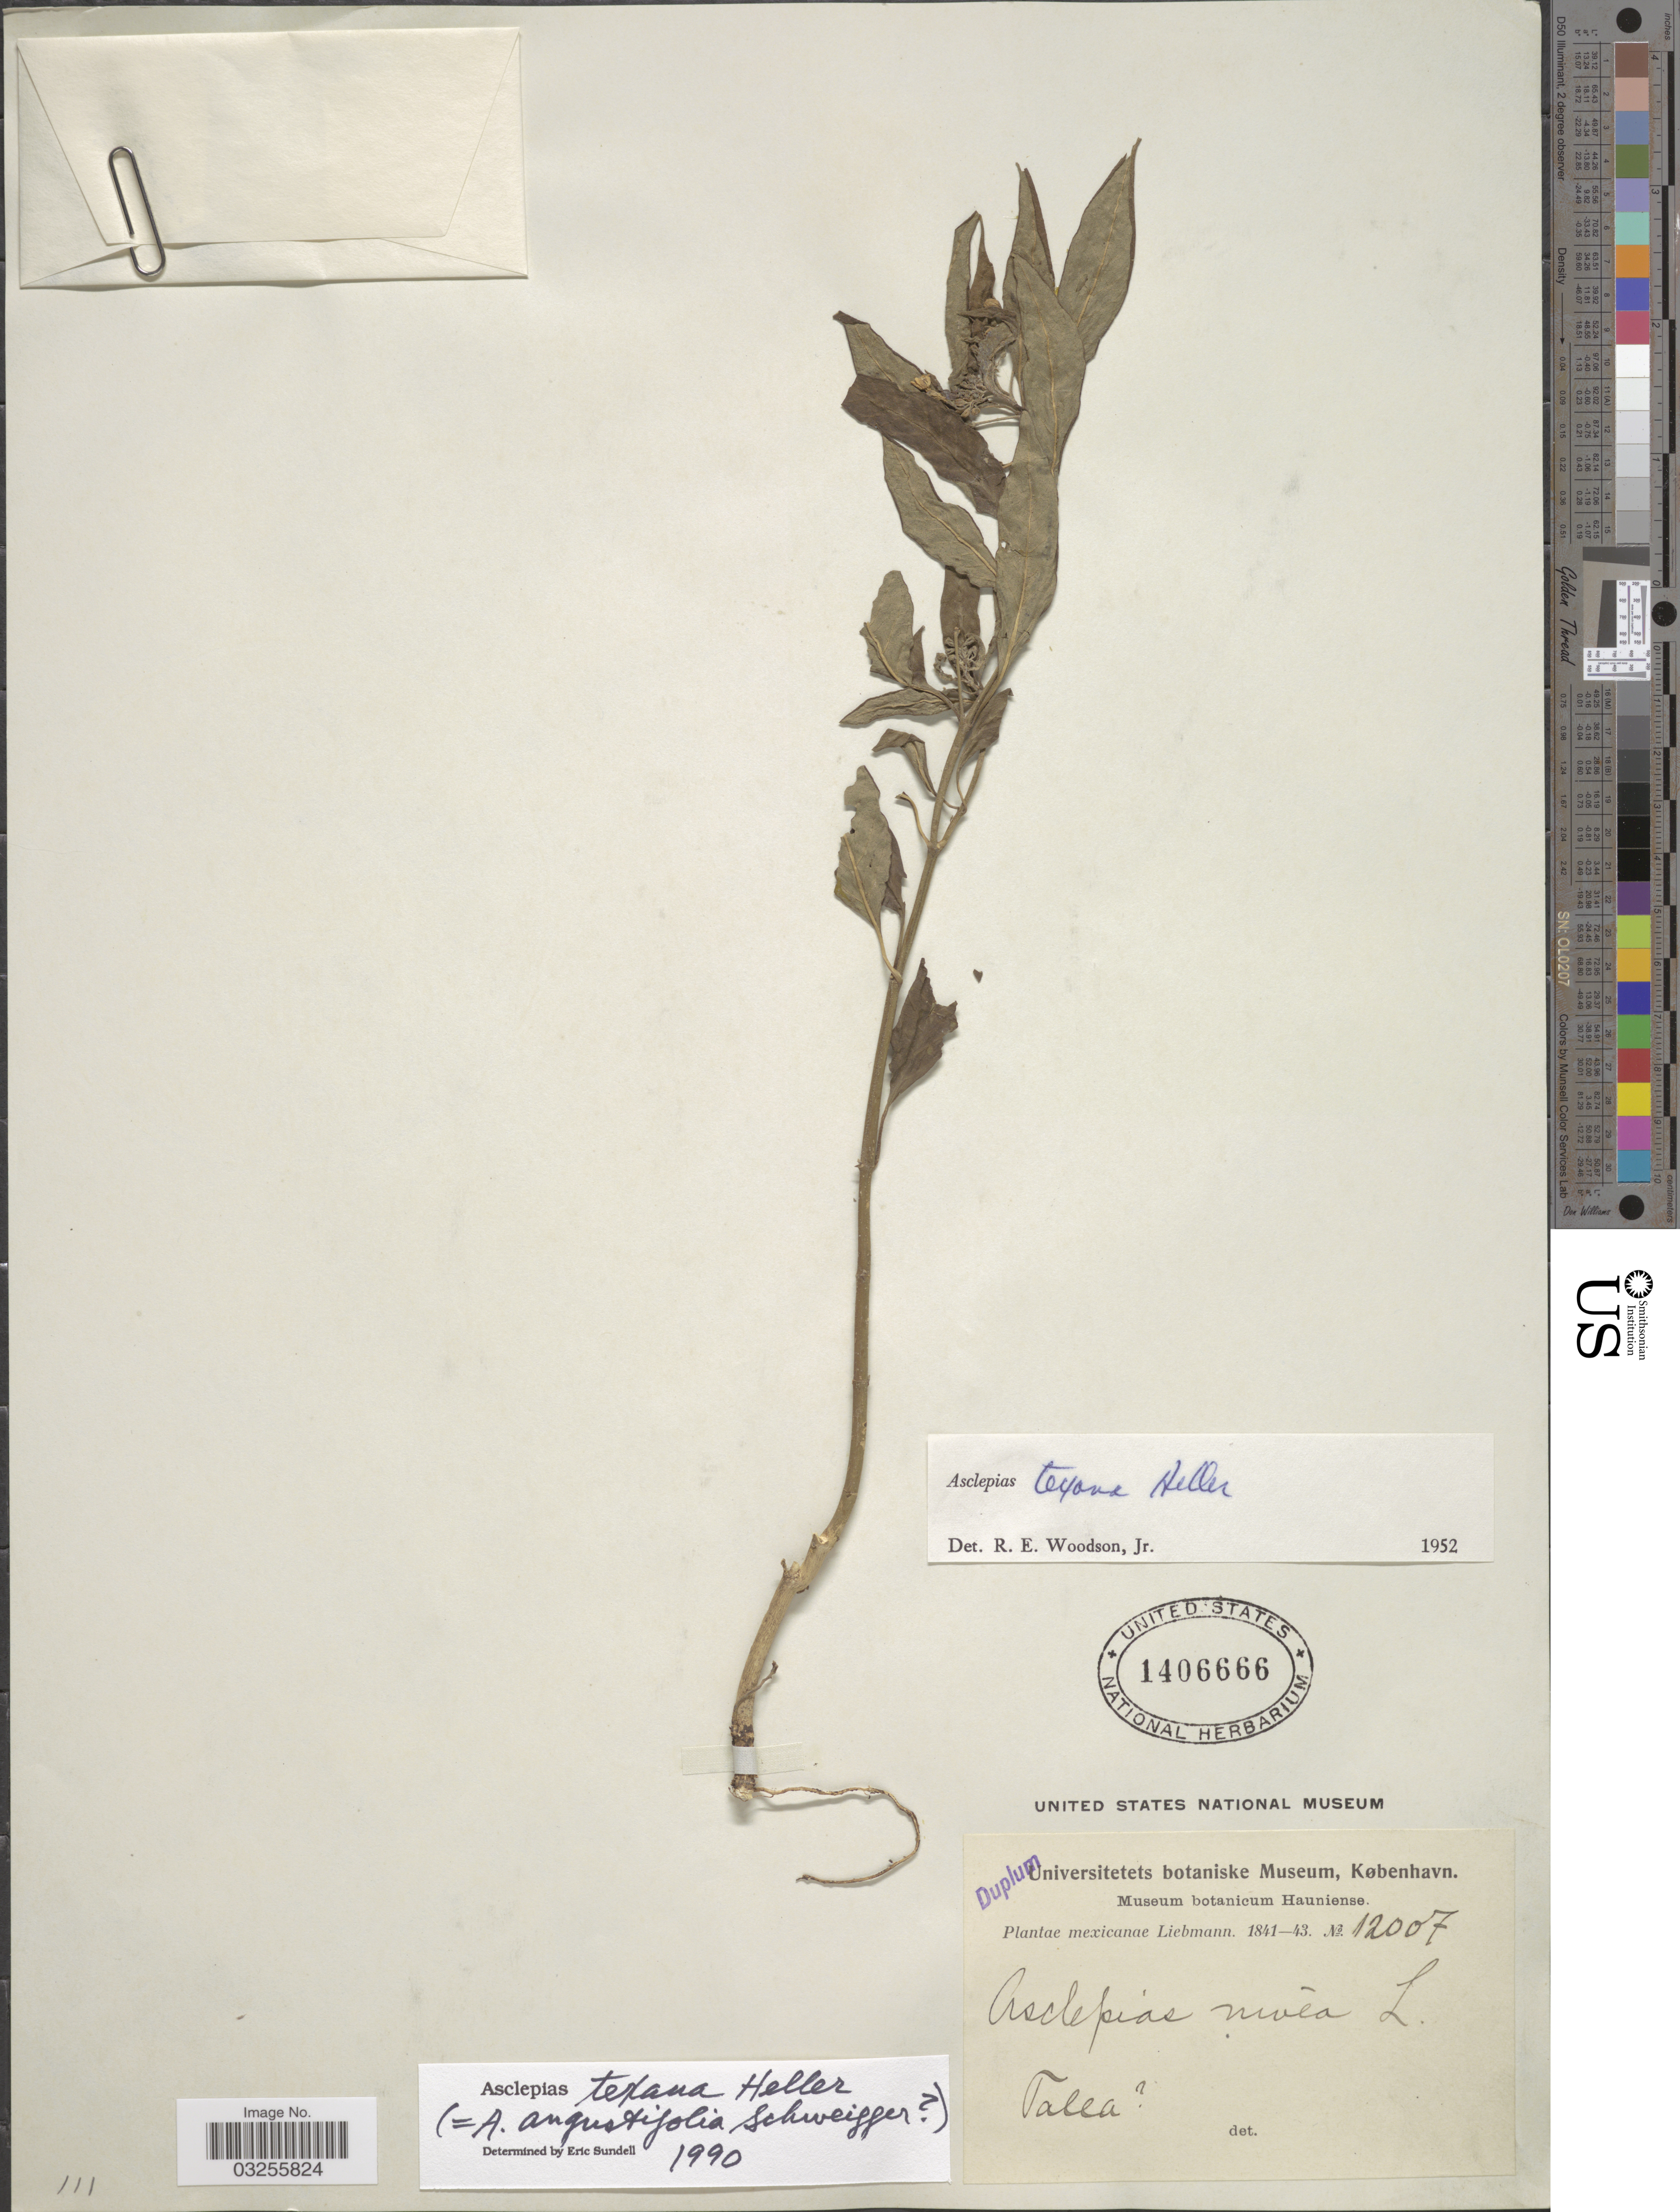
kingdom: Plantae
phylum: Tracheophyta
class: Magnoliopsida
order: Gentianales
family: Apocynaceae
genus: Asclepias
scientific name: Asclepias texana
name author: A. Heller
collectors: Liebmann, --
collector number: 12007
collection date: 1841/1843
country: Mexico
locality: Talea [unsure placement].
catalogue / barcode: US 1406666